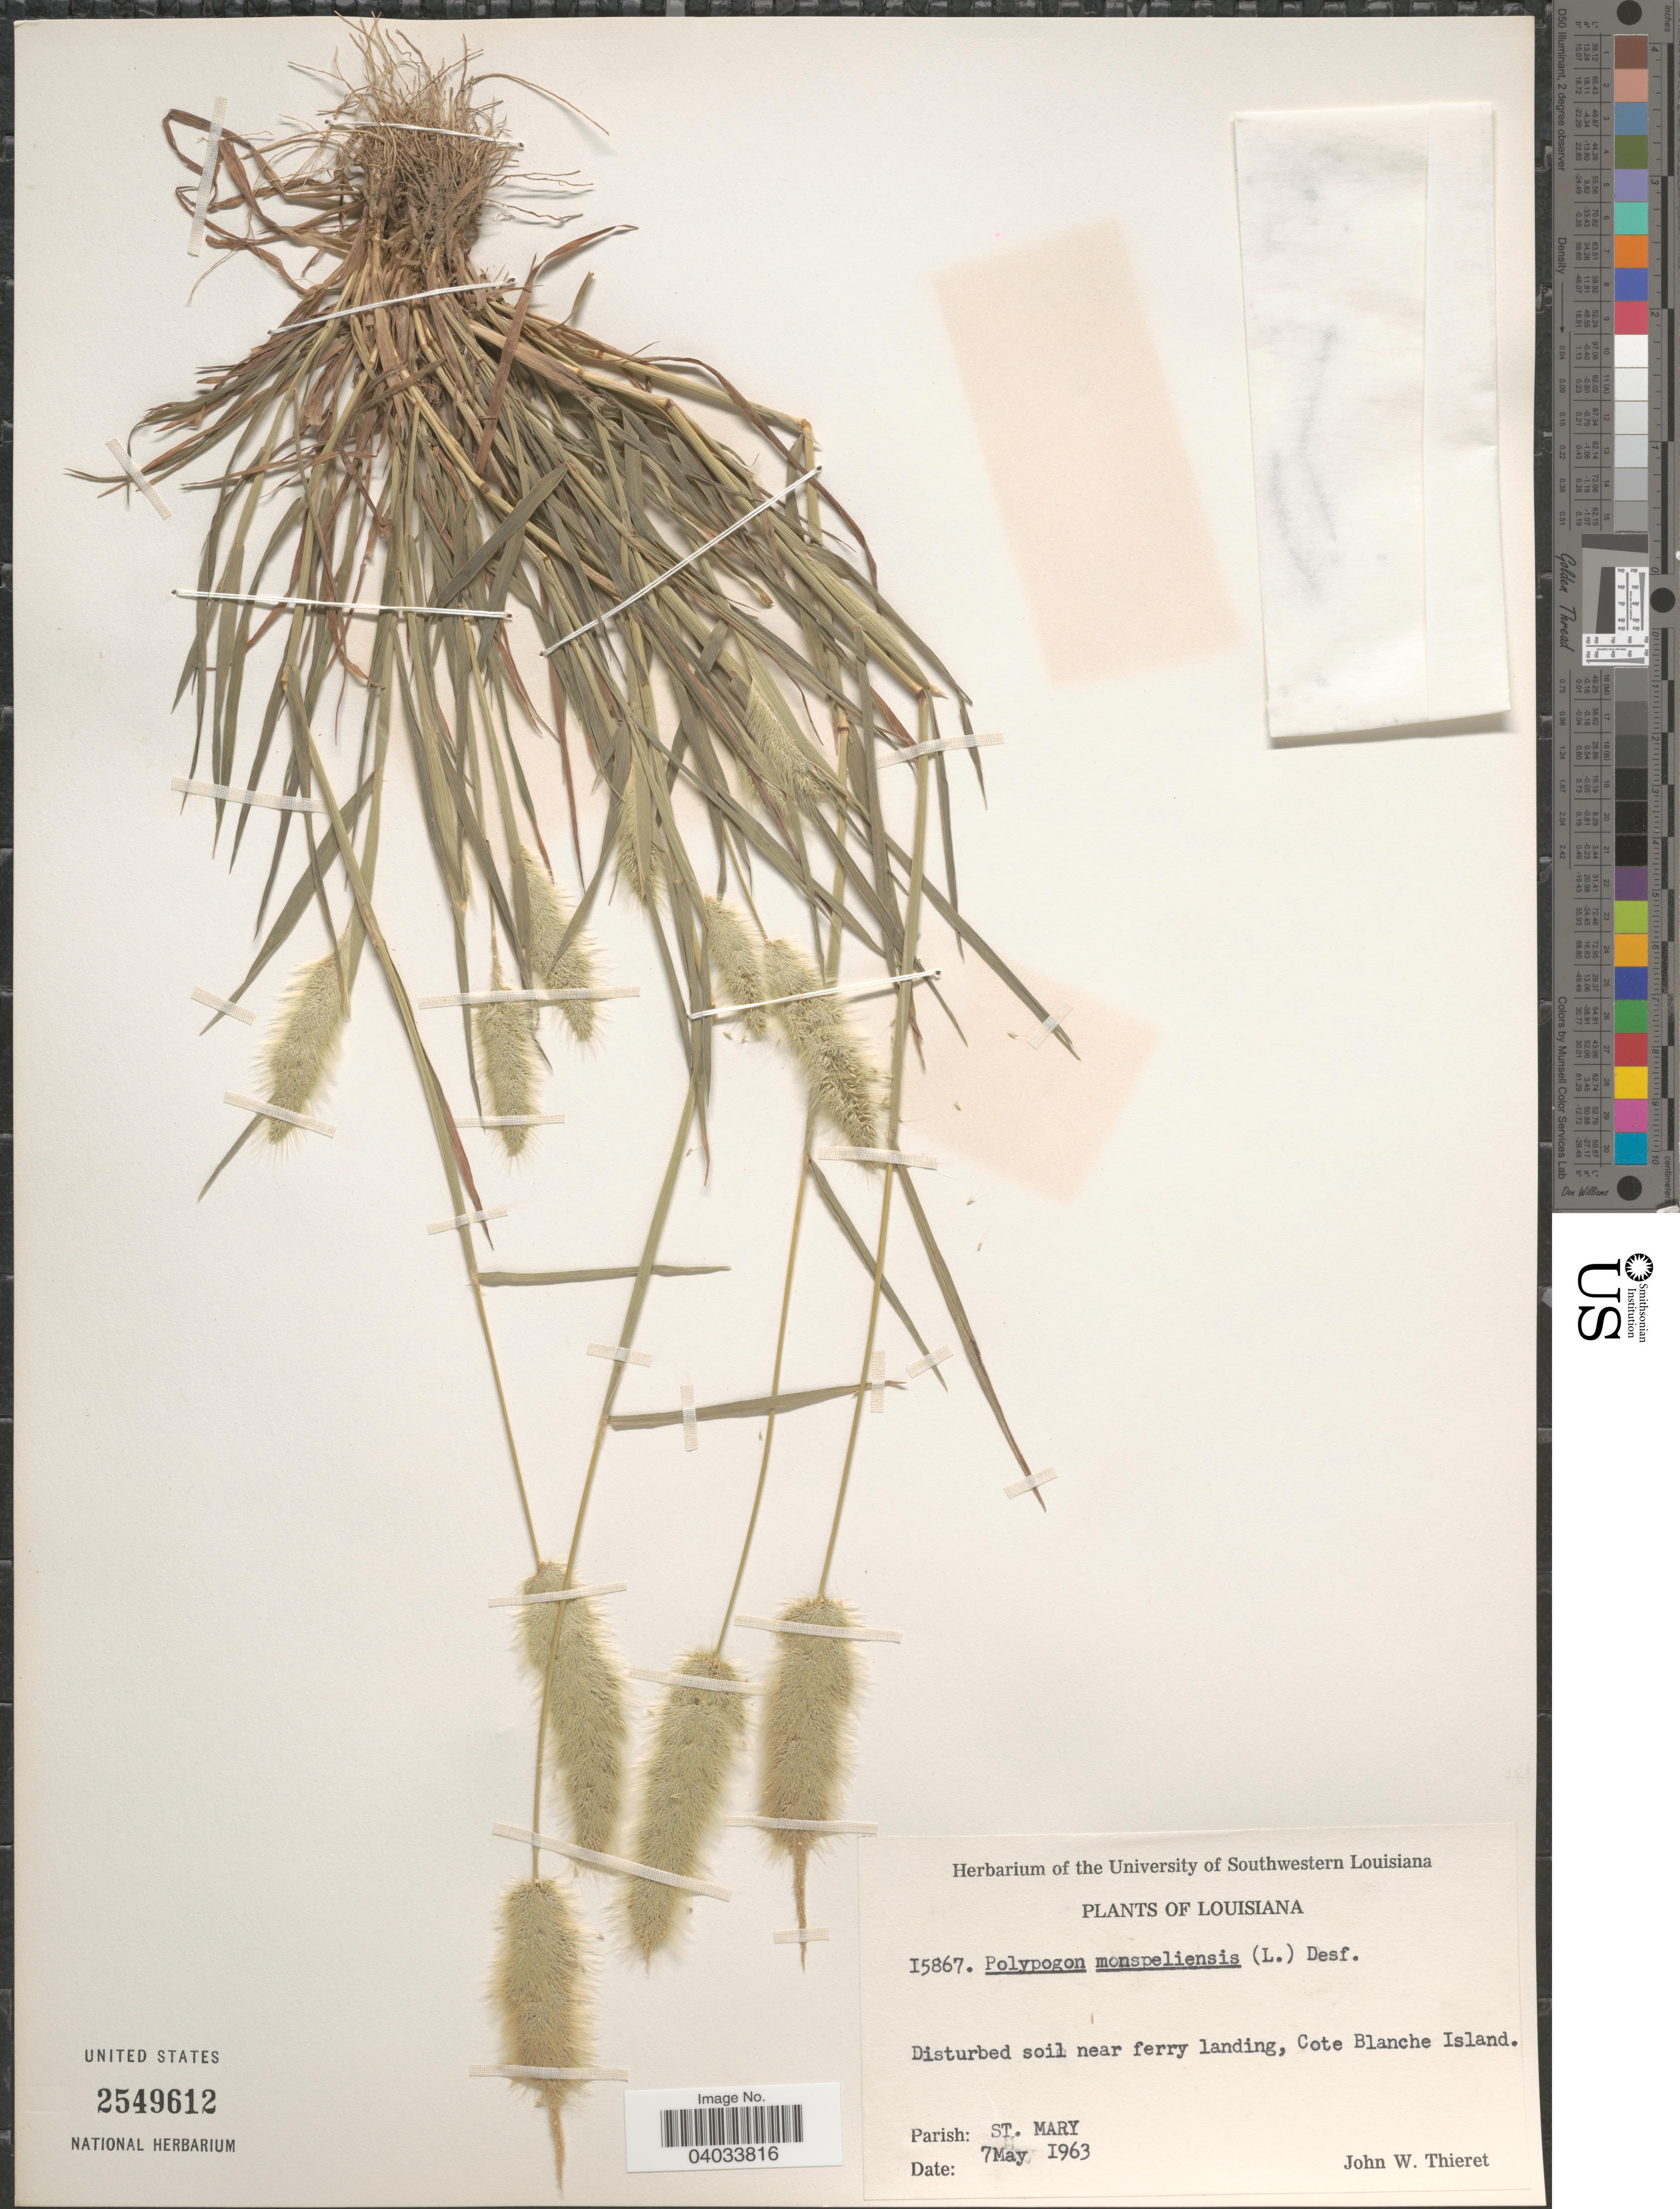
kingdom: Plantae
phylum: Tracheophyta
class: Liliopsida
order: Poales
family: Poaceae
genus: Polypogon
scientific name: Polypogon monspeliensis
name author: (L.) Desf.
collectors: J. W. Thieret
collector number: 15867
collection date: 1963-05-07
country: United States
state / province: Louisiana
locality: Near ferry landing, Cote Blanche Island. Parish: St. Mary.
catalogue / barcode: US 2549612